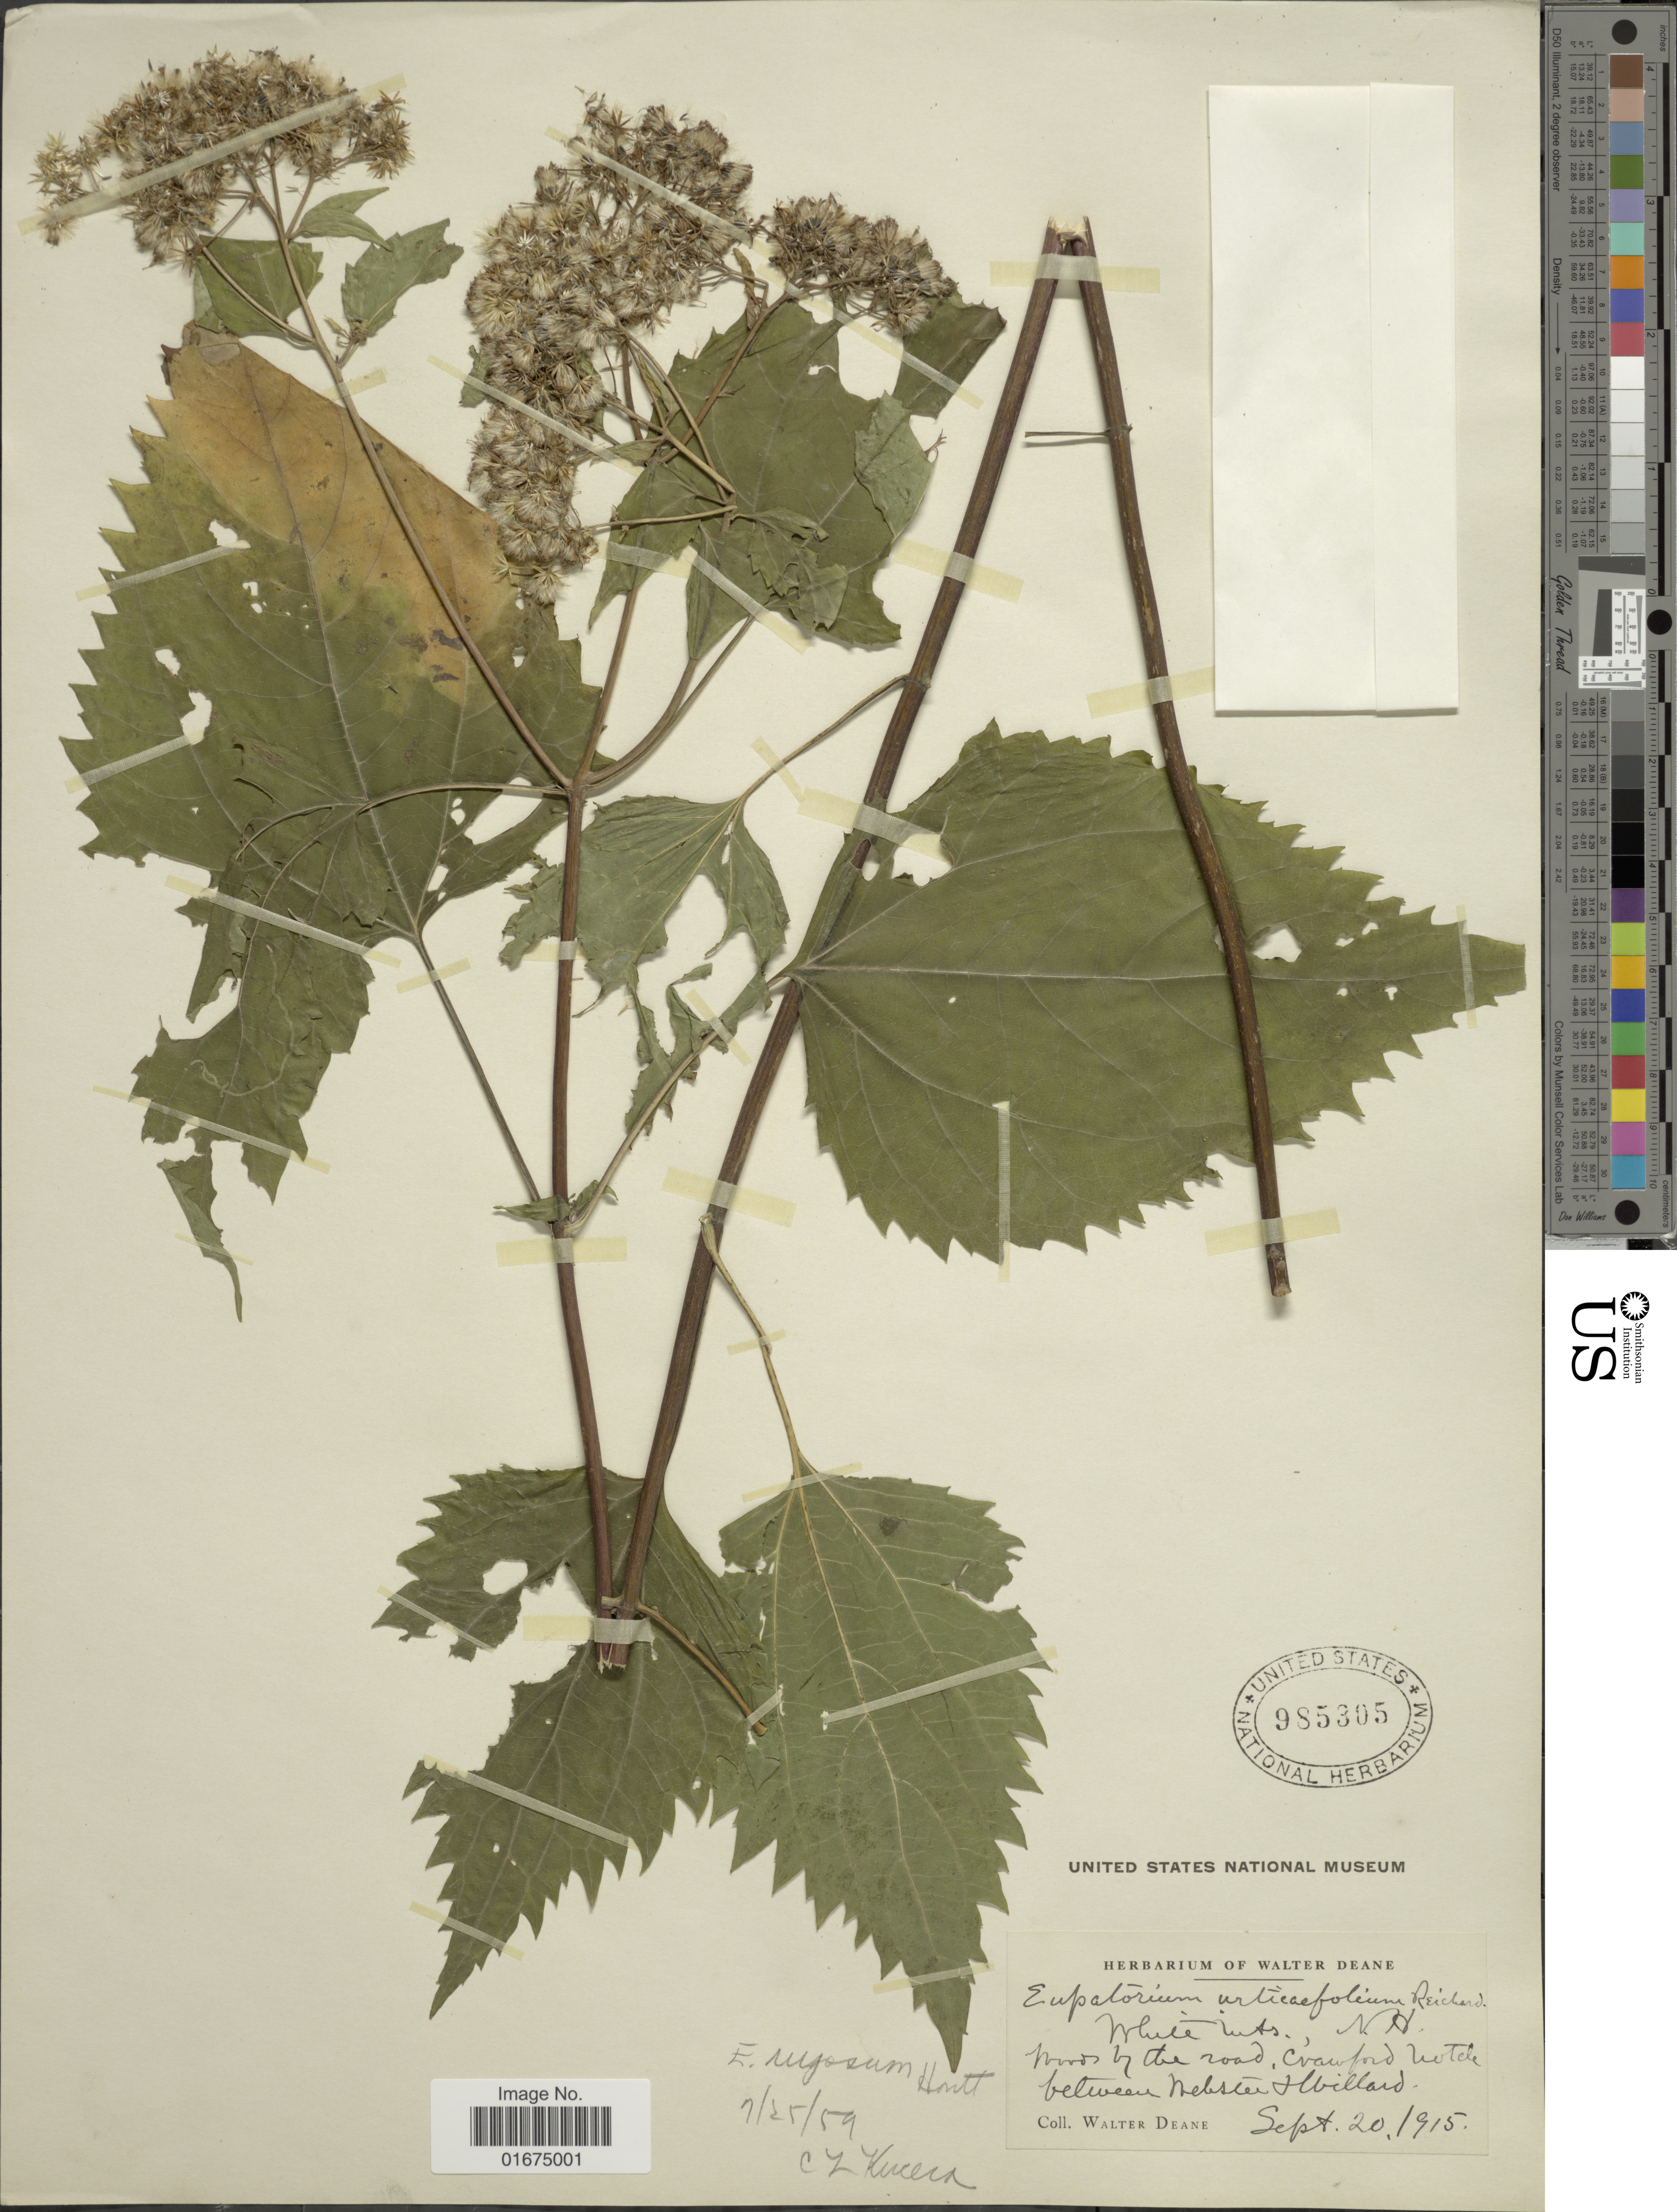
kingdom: Plantae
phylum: Tracheophyta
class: Magnoliopsida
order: Asterales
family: Asteraceae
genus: Ageratina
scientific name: Ageratina altissima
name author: (L.) R.M. King & H. Rob.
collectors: W. Deane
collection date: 1915-09-20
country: United States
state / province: New Hampshire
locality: White Mts. Woods by the road, Crawford Notch between Webster + Willard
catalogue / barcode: US 985305